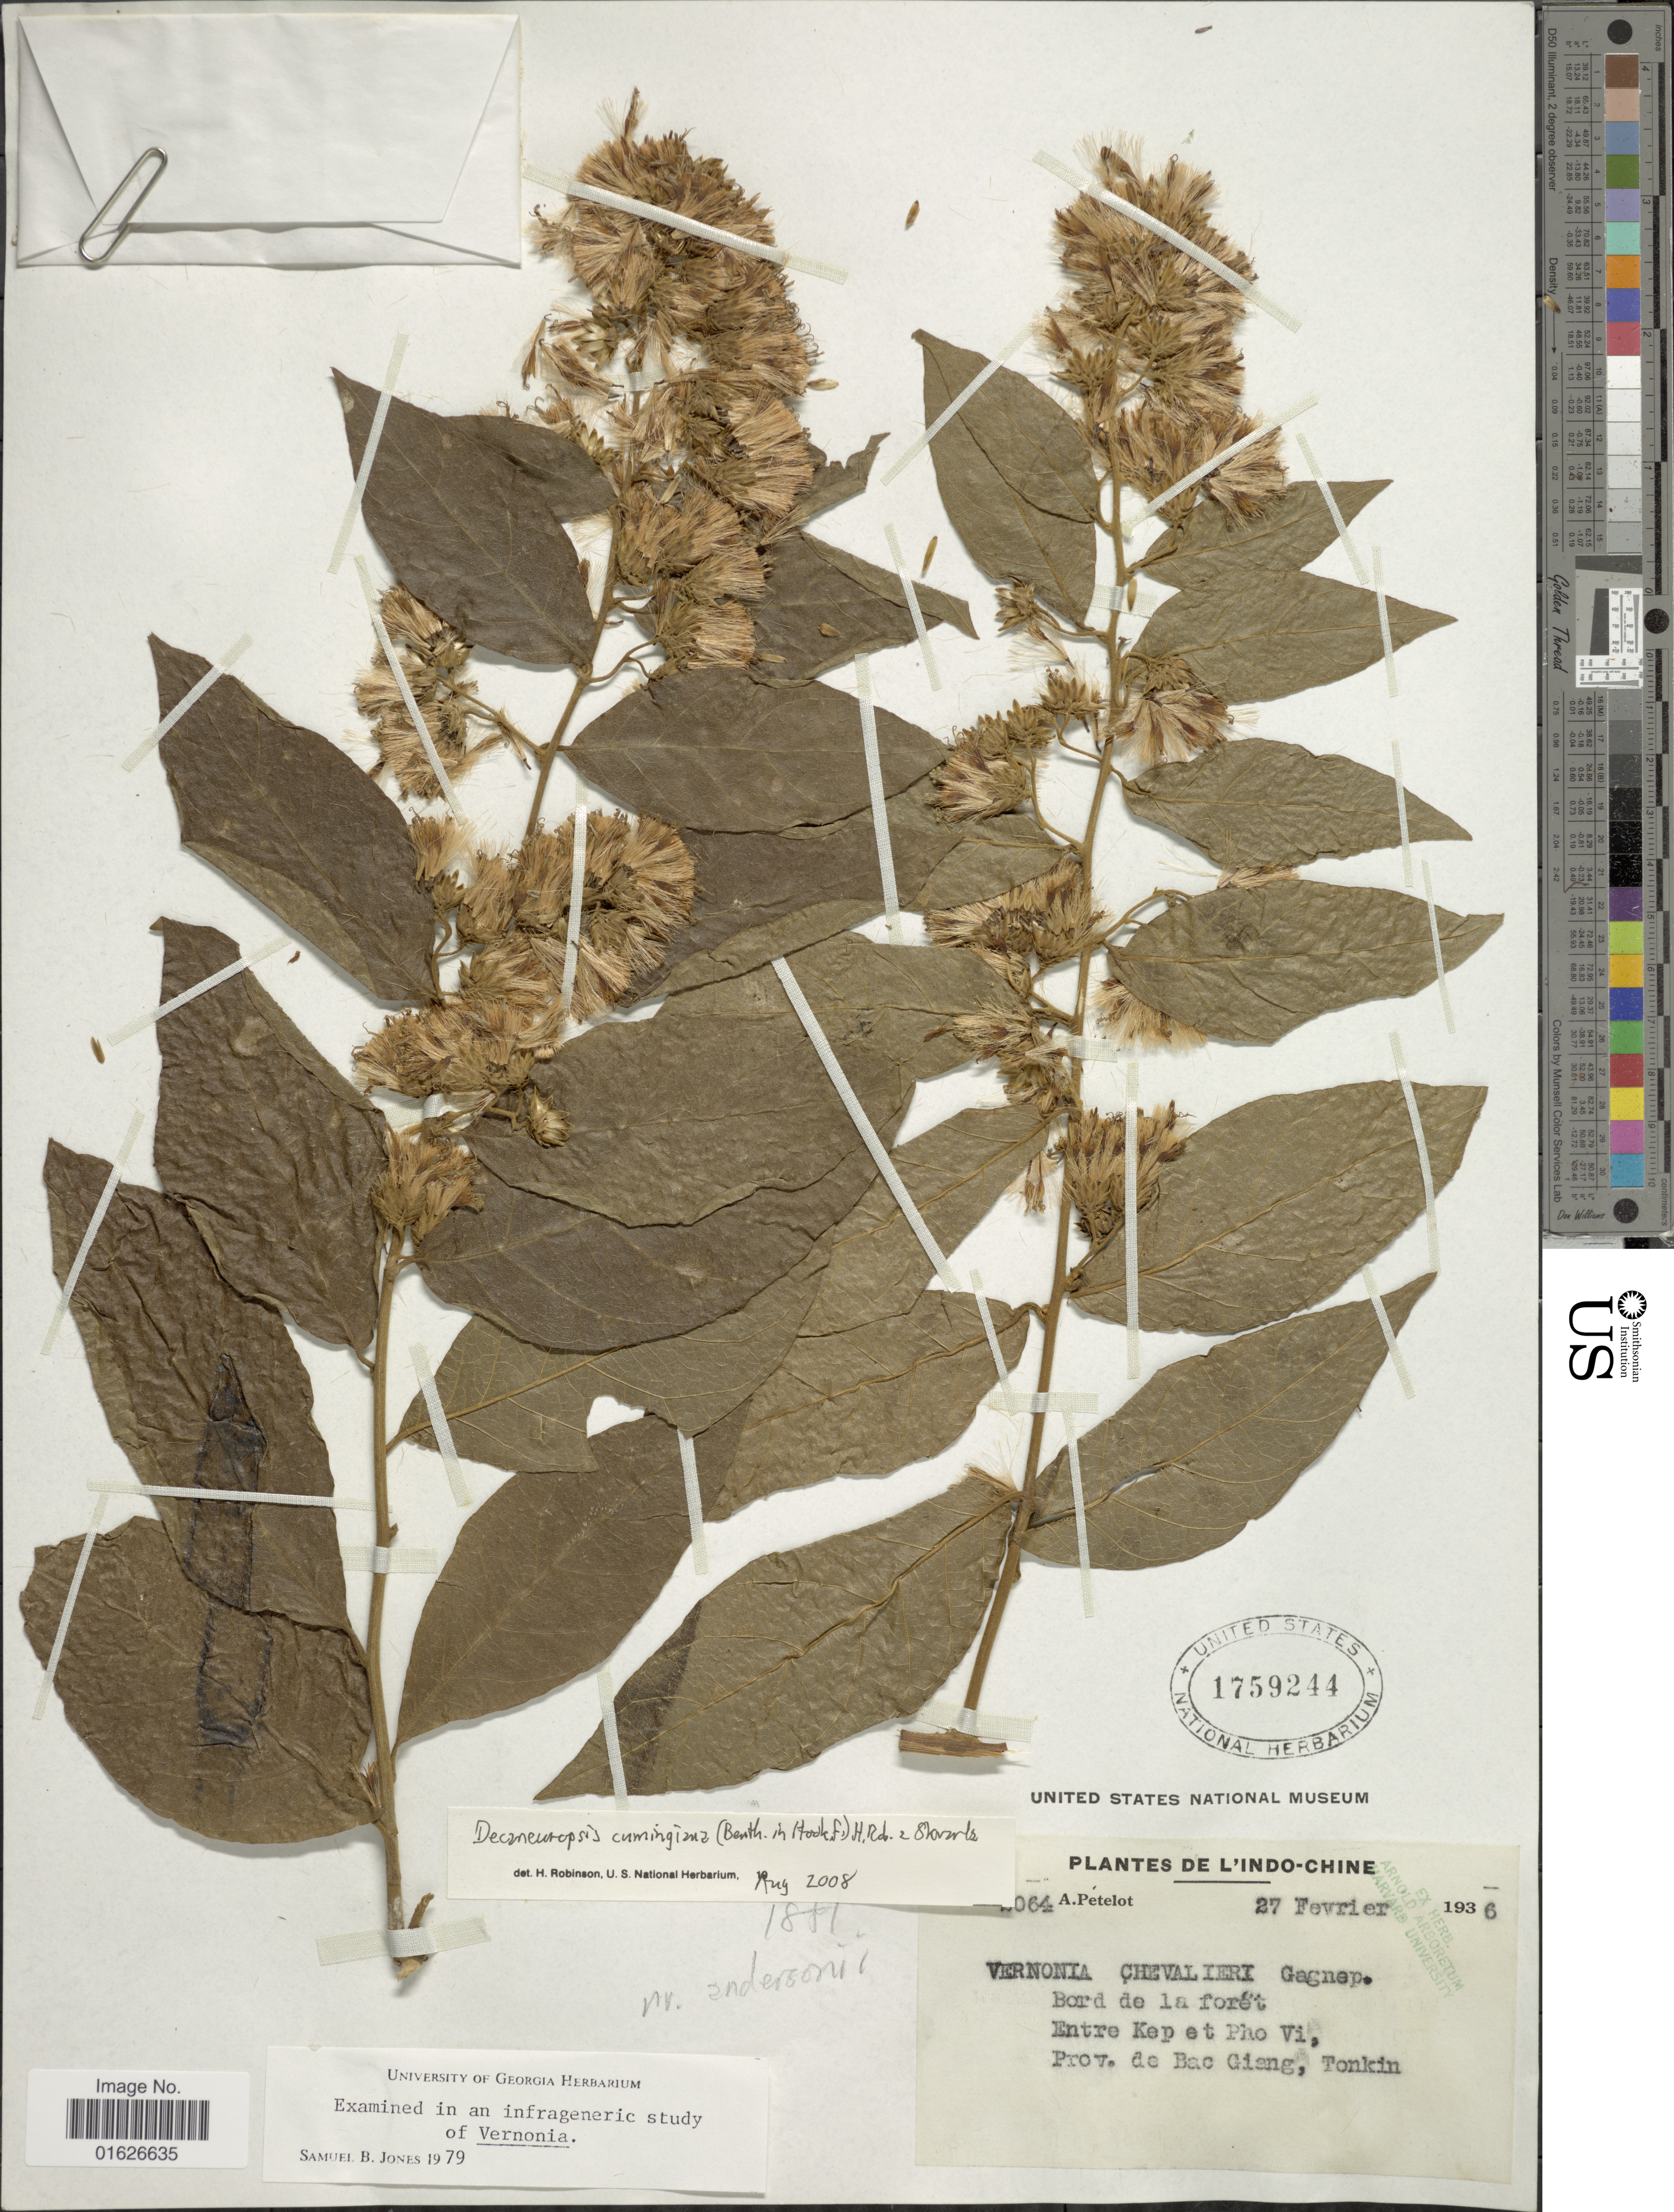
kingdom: Plantae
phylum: Tracheophyta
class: Magnoliopsida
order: Asterales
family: Asteraceae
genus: Decaneuropsis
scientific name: Decaneuropsis cumingiana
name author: (Benth.) H. Rob. & Skvarla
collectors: A. Petelot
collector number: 2064*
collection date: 1936-02-27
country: Vietnam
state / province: Bac Giang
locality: L'indo - Chine, bord de la foret, Entre Kep et Pho Vui. Prov.de Bac Giang, Tonkin.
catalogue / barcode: US 1759244